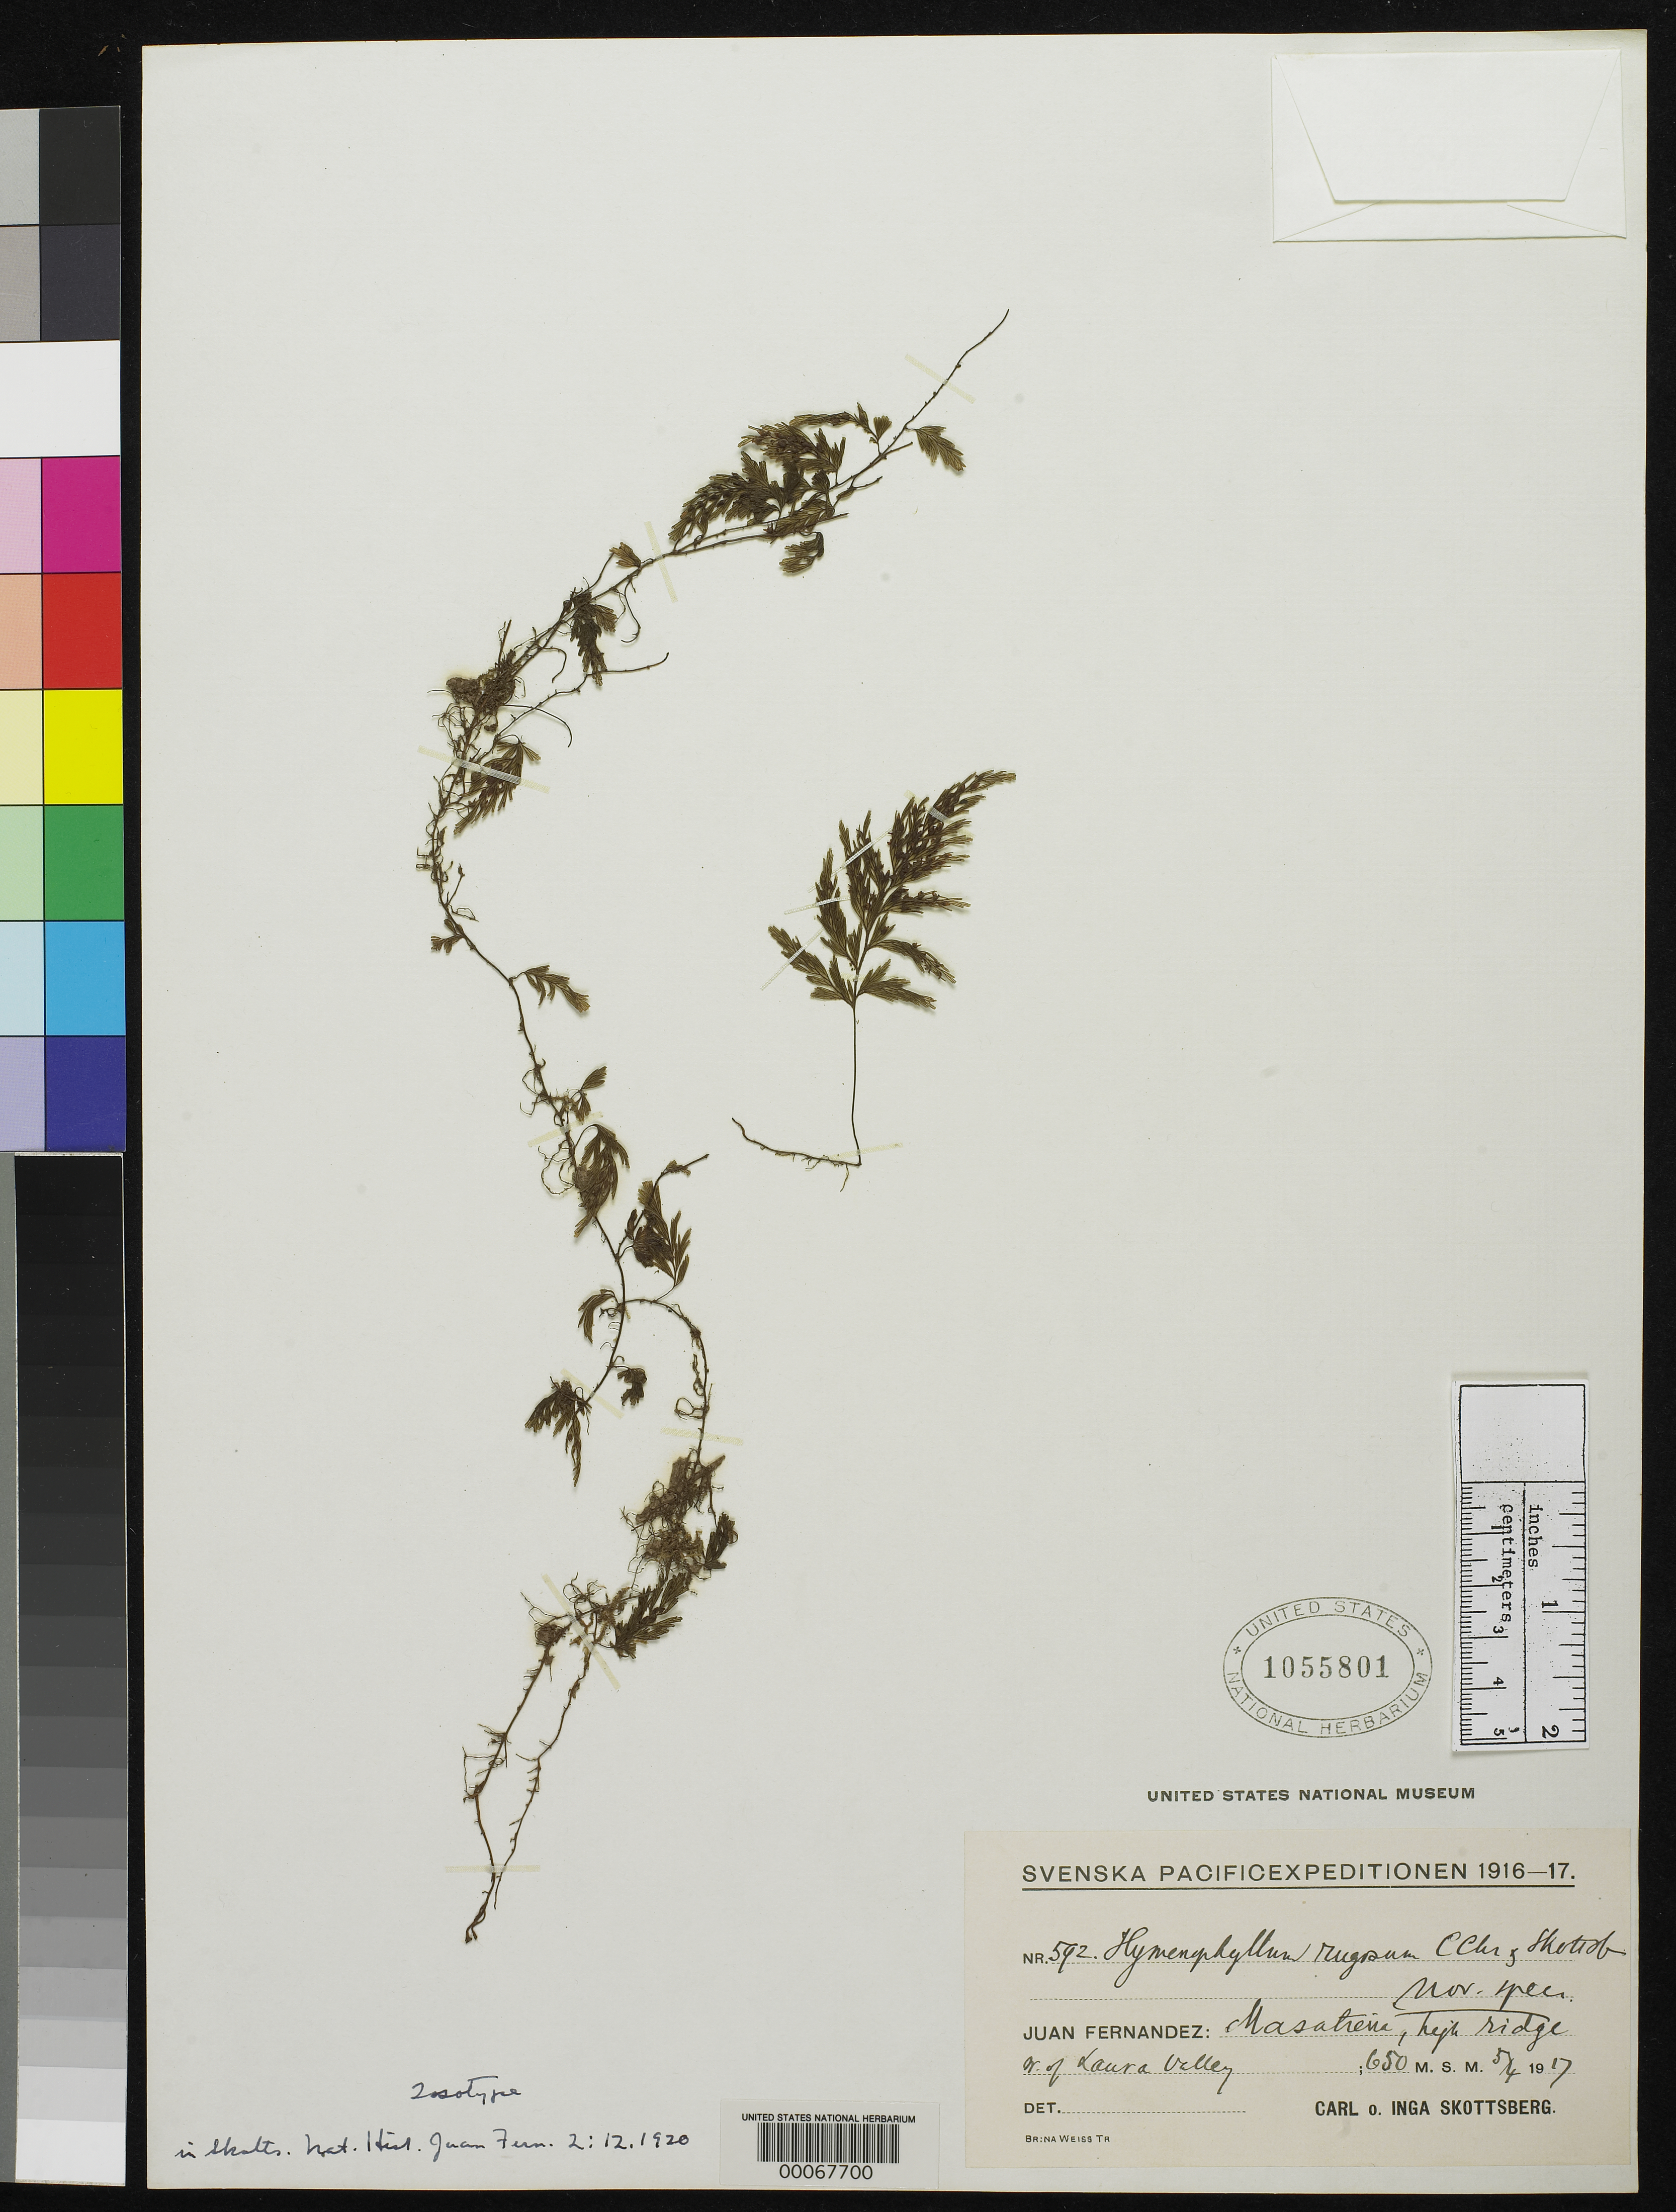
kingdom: Plantae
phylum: Tracheophyta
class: Polypodiopsida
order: Hymenophyllales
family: Hymenophyllaceae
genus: Hymenophyllum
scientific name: Hymenophyllum rugosum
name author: C. Chr. & Skottsb. in Skottsb.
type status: Type Collection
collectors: C. Skottsberg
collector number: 592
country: Chile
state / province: Valparaíso (V)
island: Islas Juan Fernández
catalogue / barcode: US 1055801